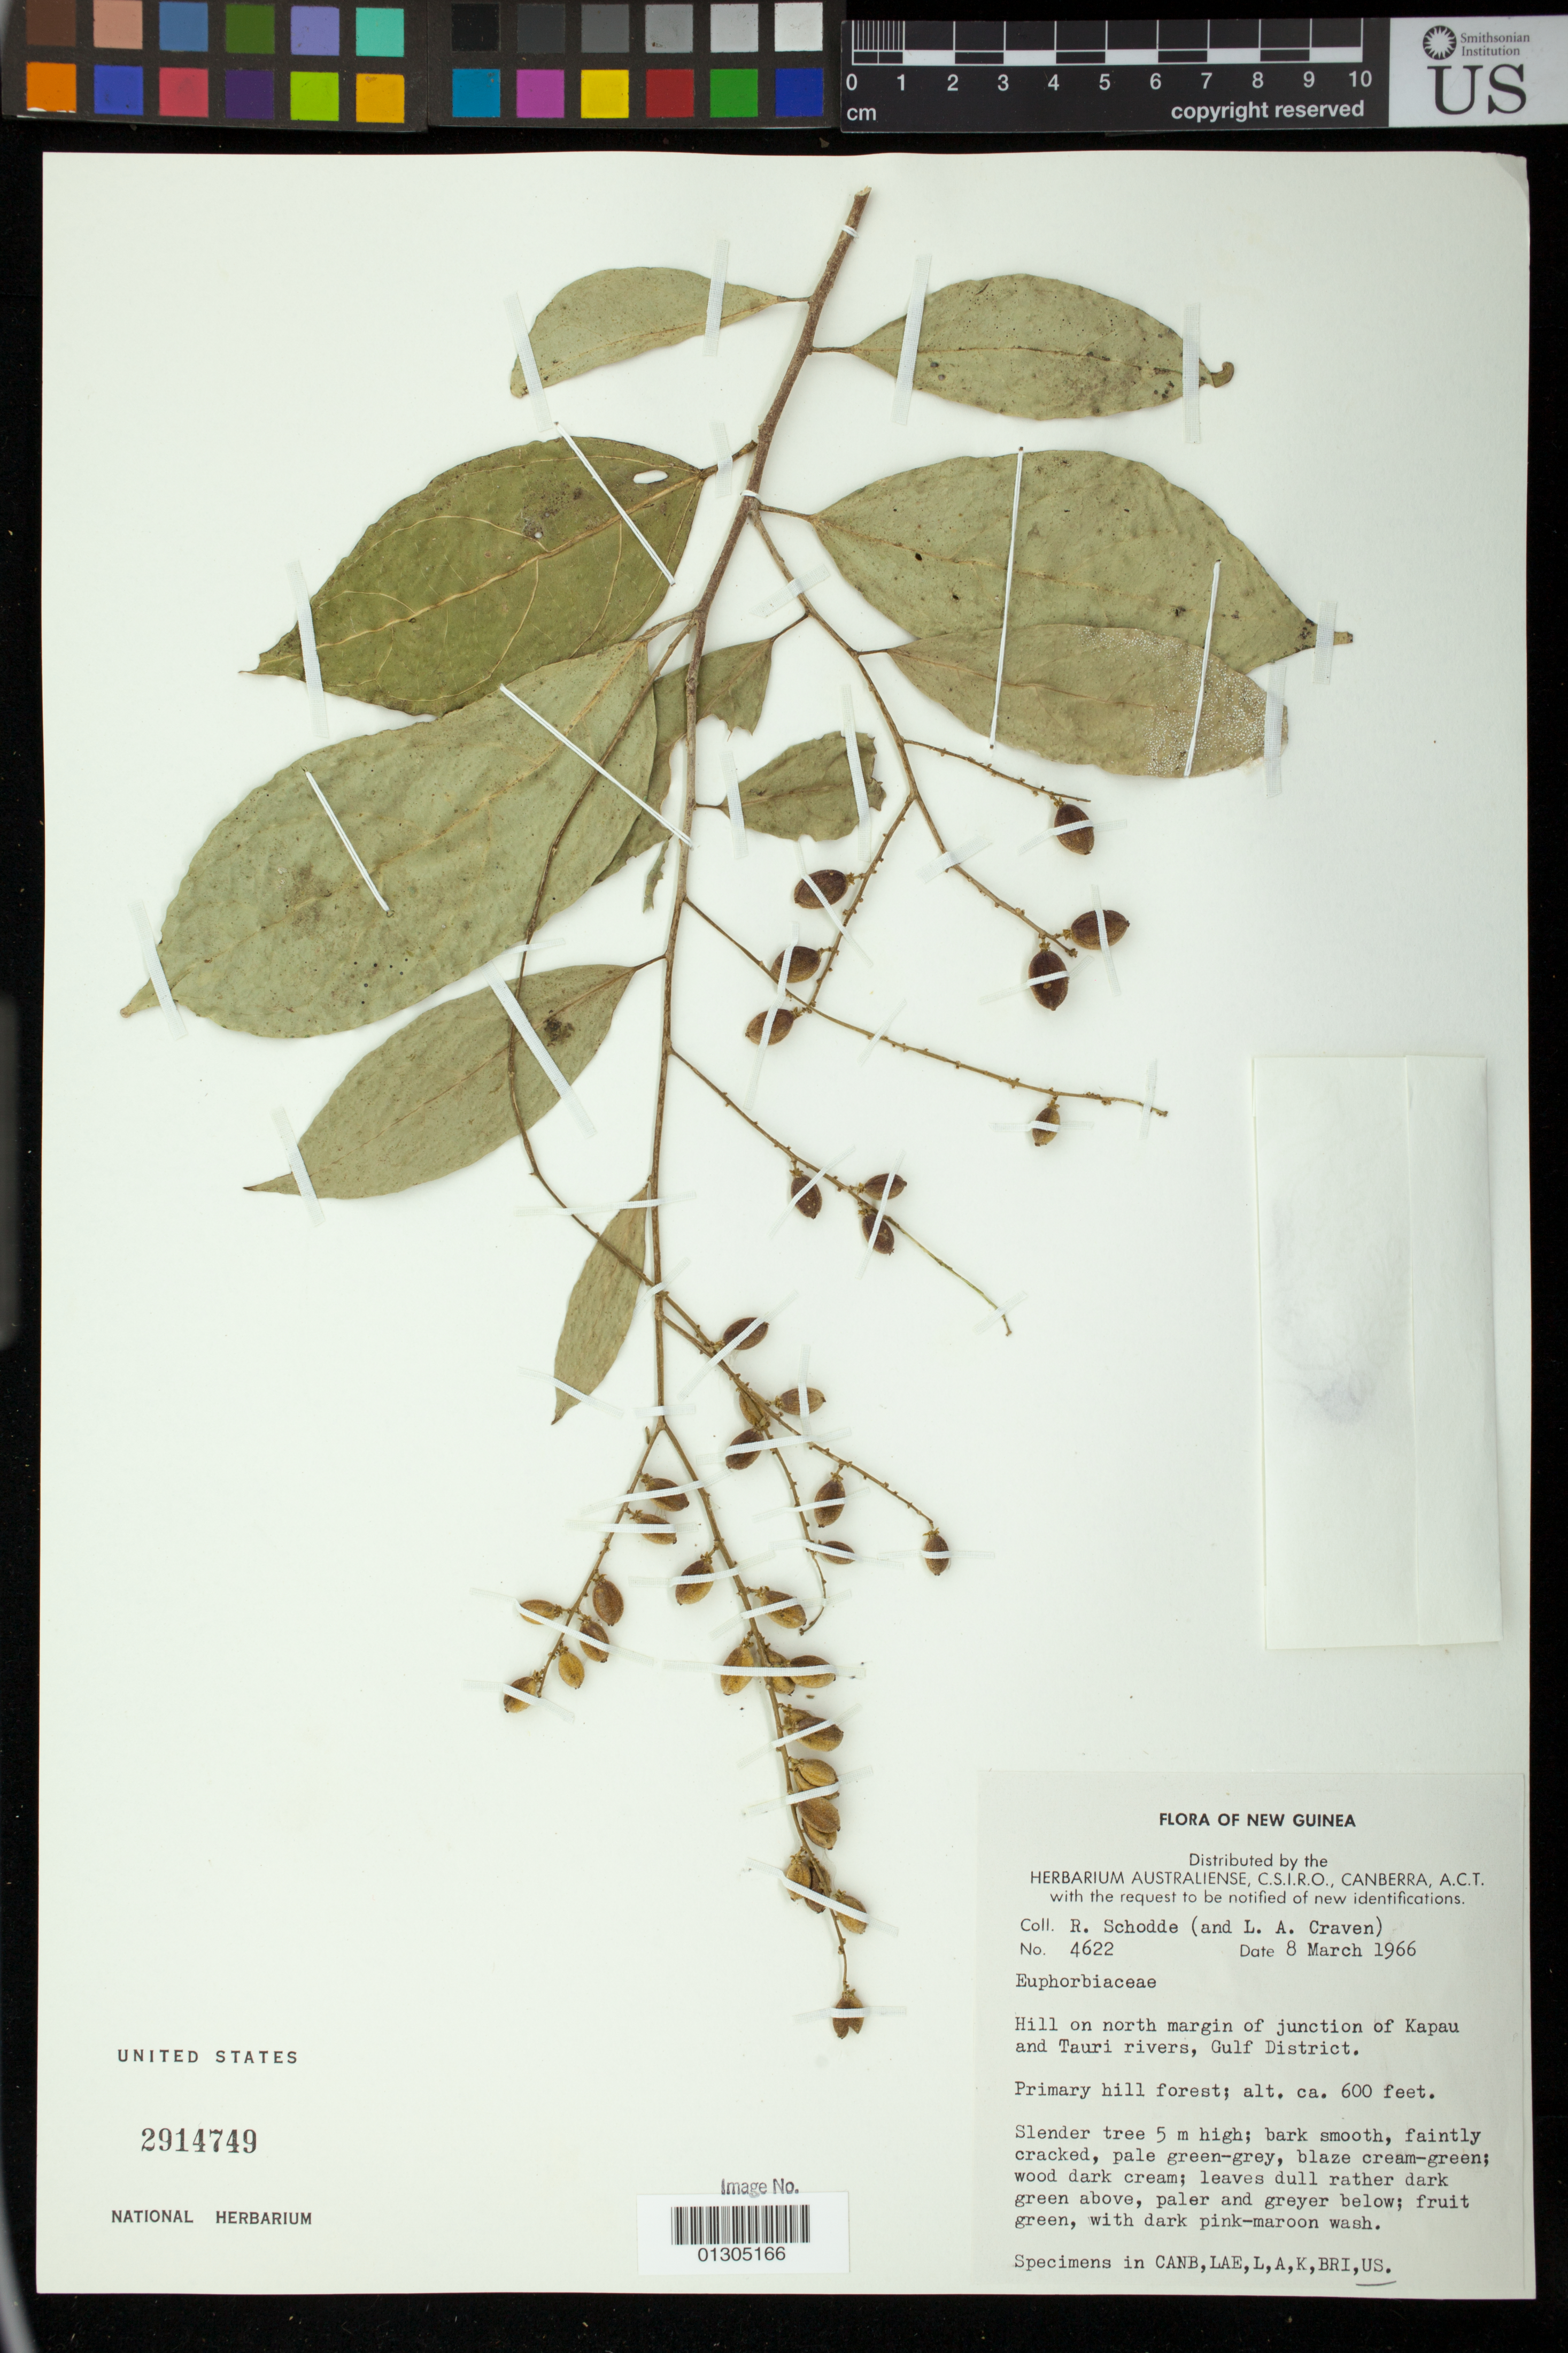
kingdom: Plantae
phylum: Tracheophyta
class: Magnoliopsida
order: Malpighiales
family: Euphorbiaceae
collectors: R. Schodde & L. A. Craven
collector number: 4622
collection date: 1966-03-08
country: Papua New Guinea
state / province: Gulf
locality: Hill on north margin of junction of Kapau and Tauri rivers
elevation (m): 183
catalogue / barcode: US 2914749